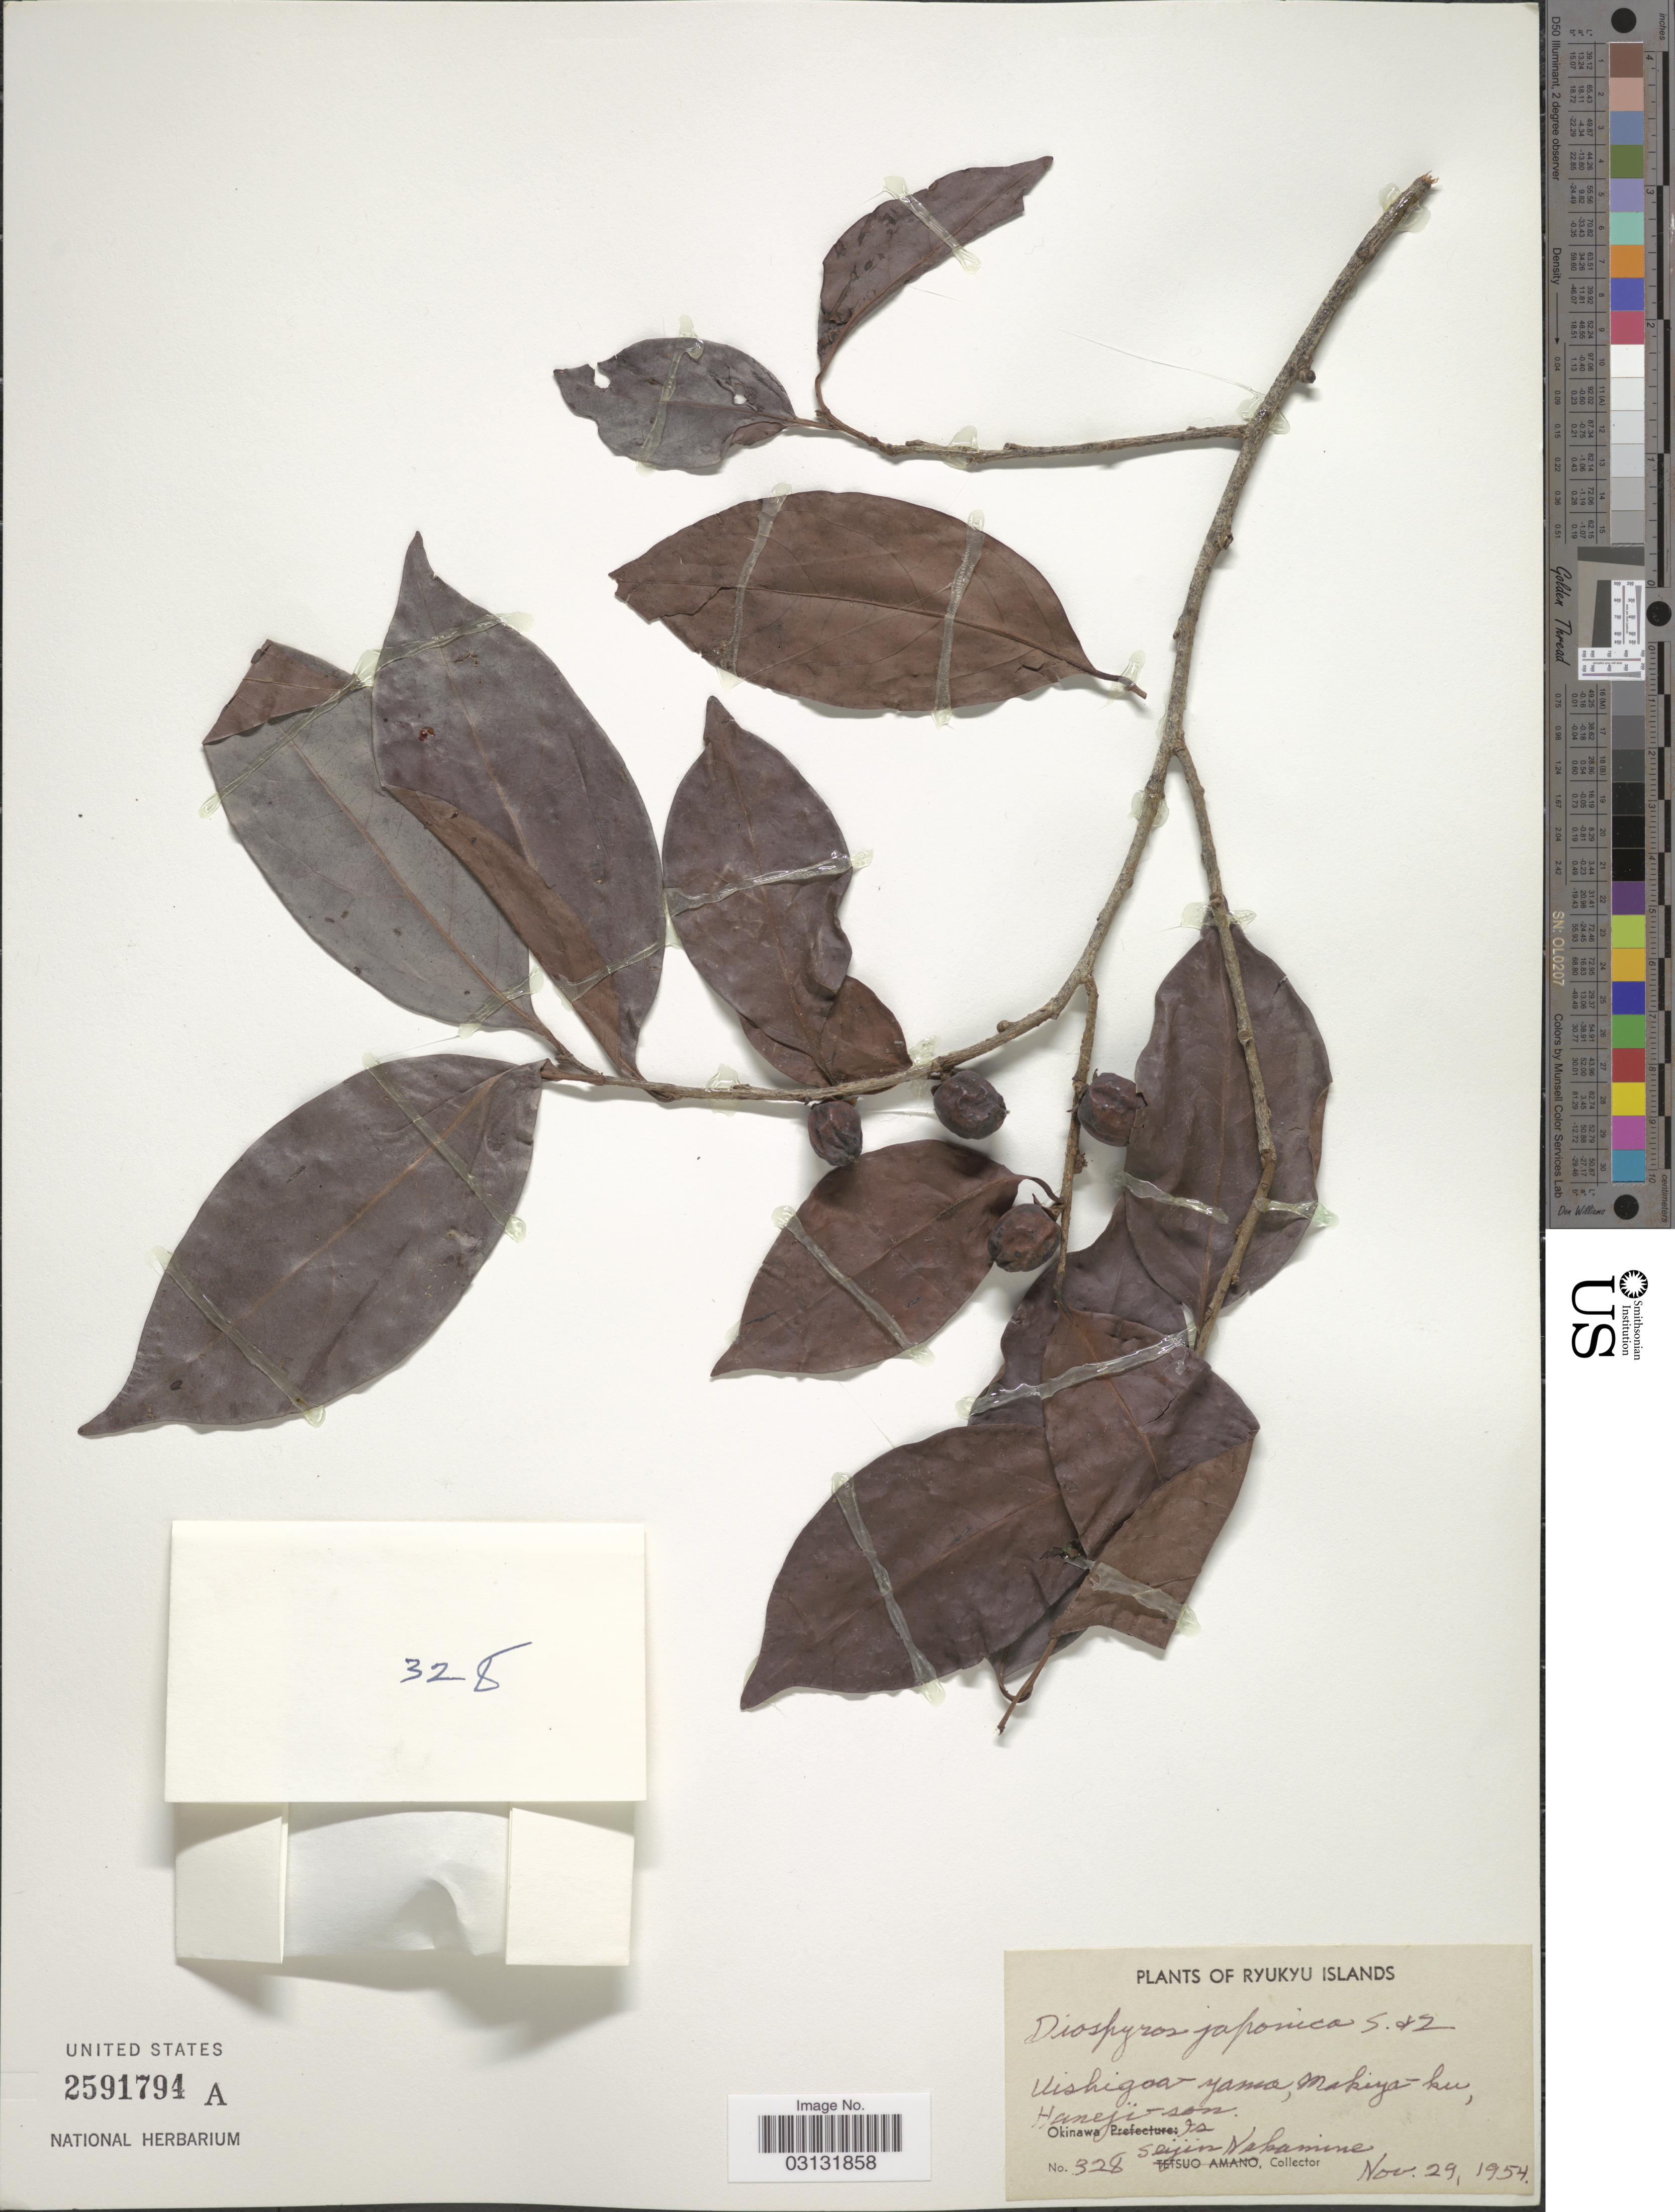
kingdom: Plantae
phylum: Tracheophyta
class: Magnoliopsida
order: Ericales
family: Ebenaceae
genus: Diospyros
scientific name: Diospyros japonica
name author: Siebold & Zucc.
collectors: S. Nakamine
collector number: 328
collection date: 1954-11-29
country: Japan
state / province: Okinawa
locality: Ryukyu Islands. Uishigao-Yama, Makiya-ku, Hanejï-son. Okinawa Is.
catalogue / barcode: US 2591794A